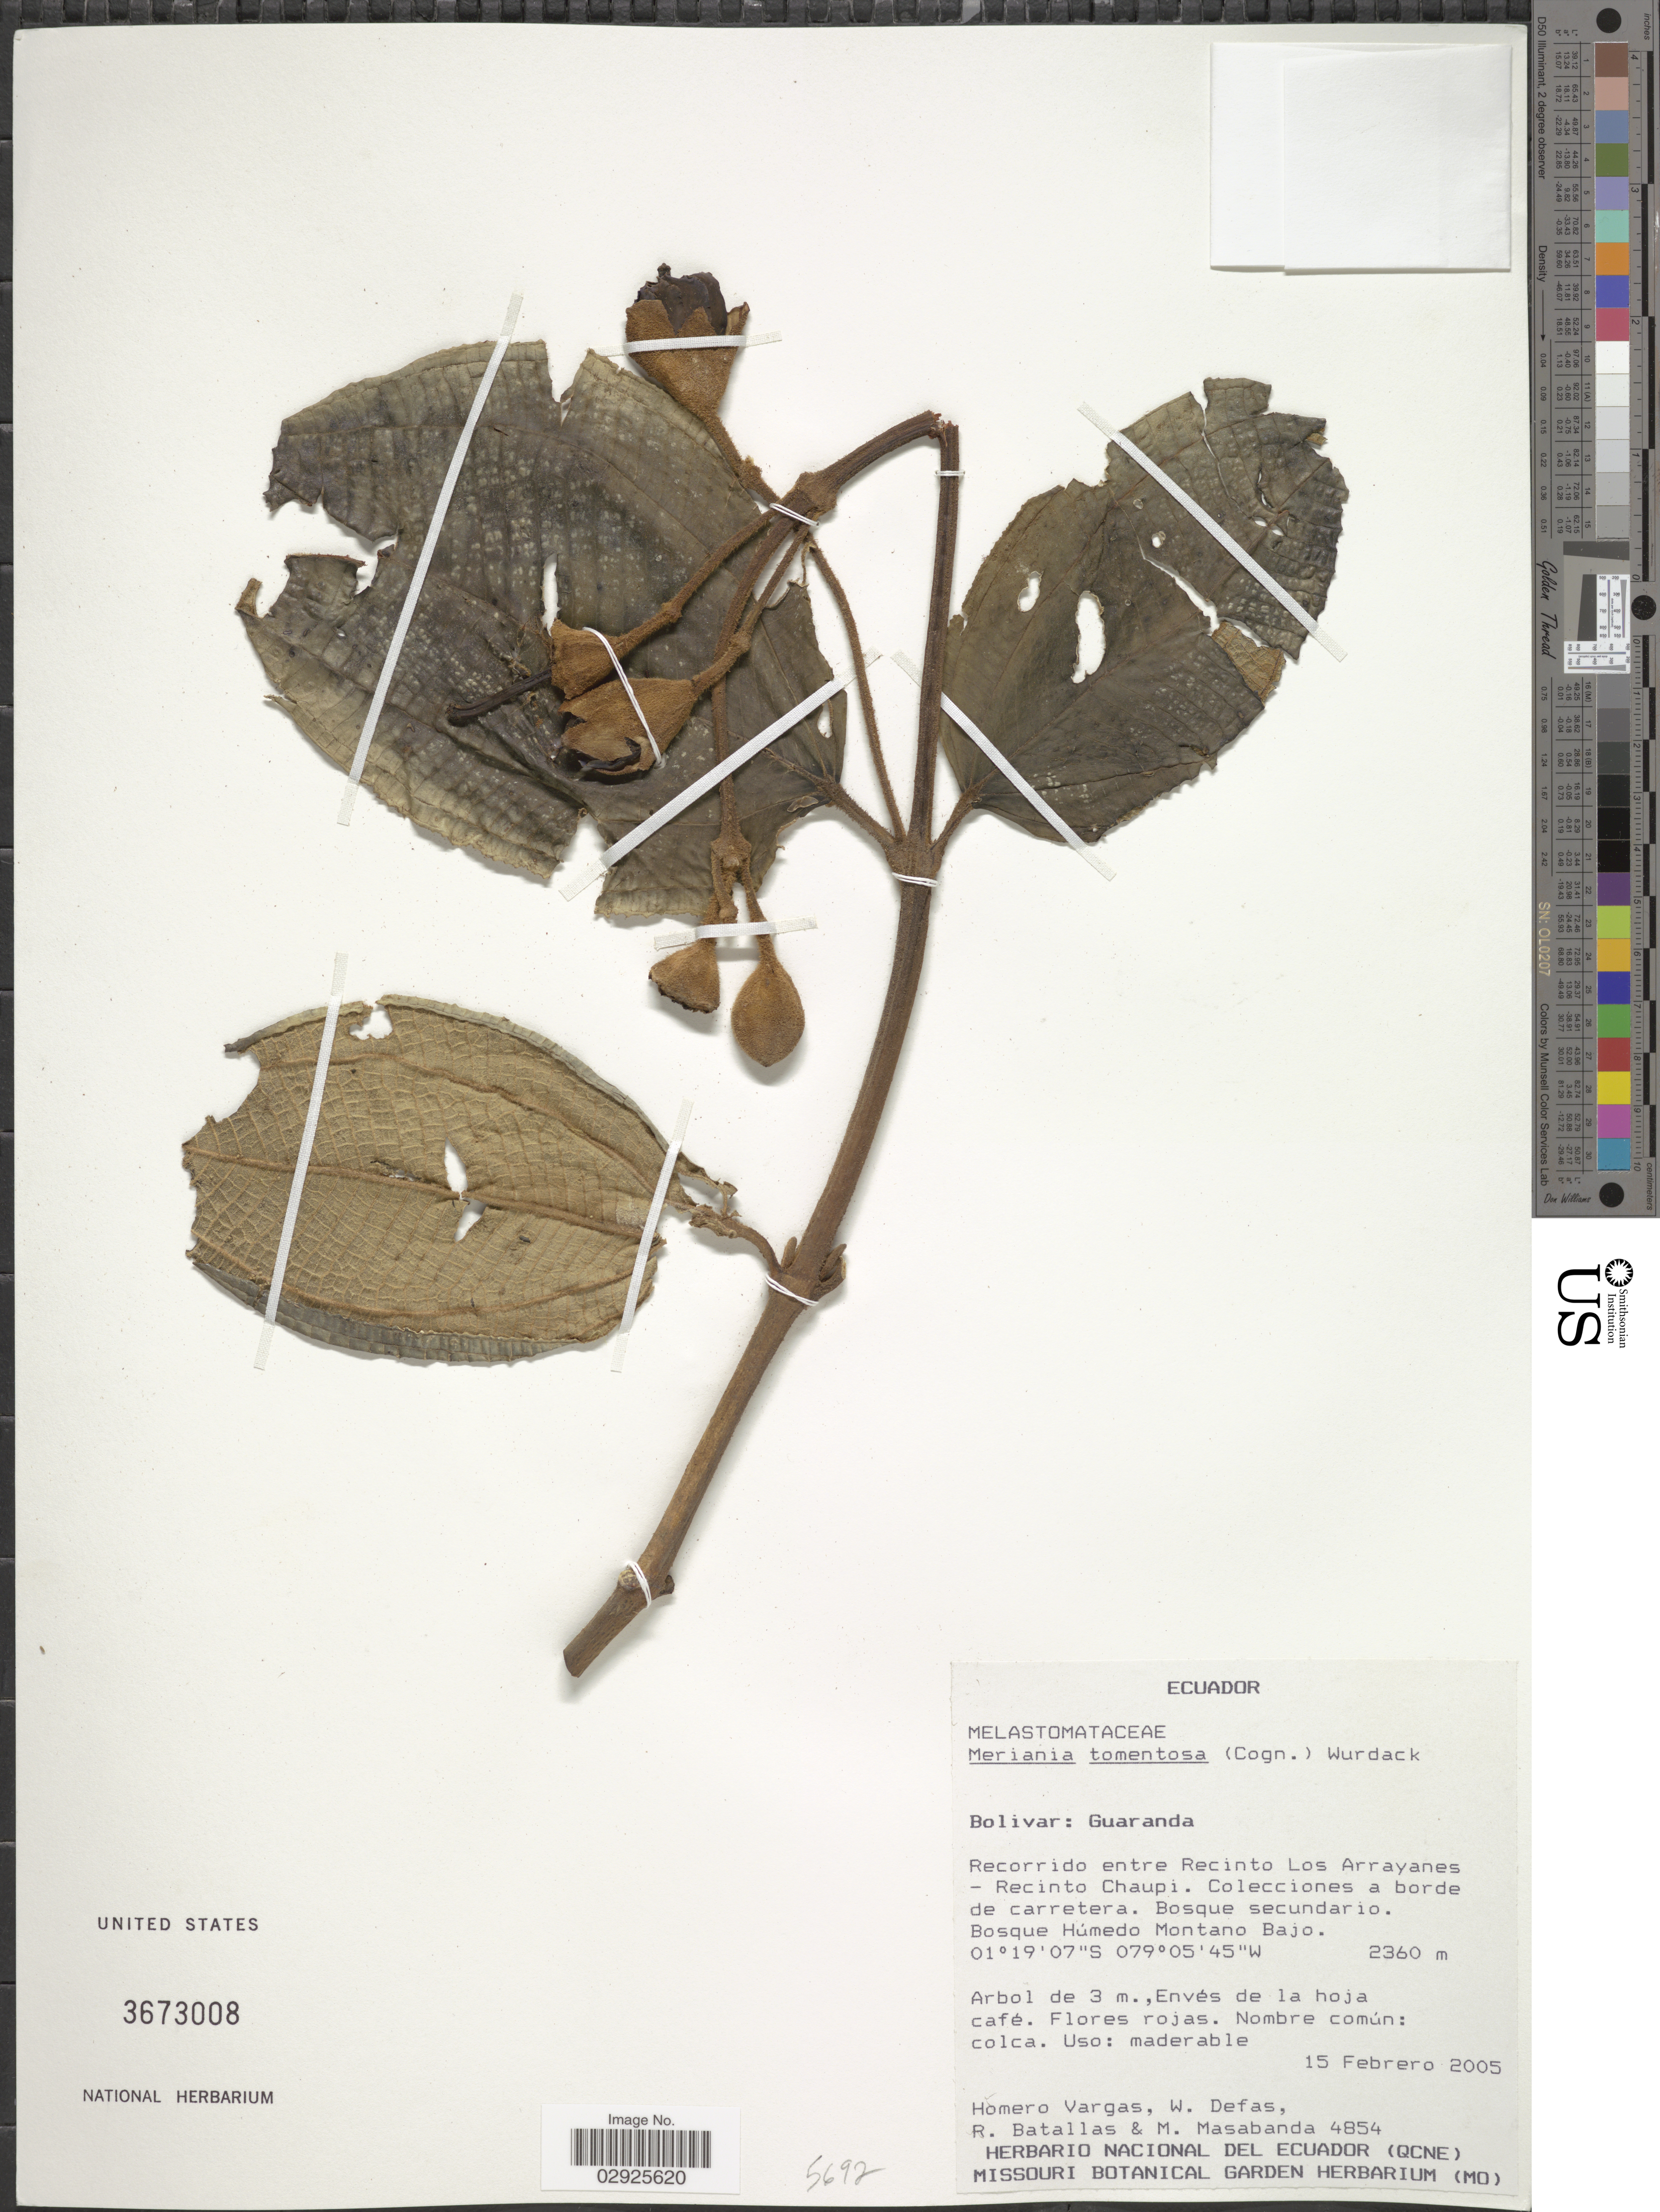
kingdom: Plantae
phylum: Tracheophyta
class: Magnoliopsida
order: Myrtales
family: Melastomataceae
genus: Meriania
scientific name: Meriania tomentosa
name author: (Cogn.) Wurdack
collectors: H. Vargas, W. Defas, R. Batallas & M. Masabanda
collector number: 4854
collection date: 2005-02-15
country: Ecuador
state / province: Bolívar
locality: Bolivar: Guaranda, Recorrido entre Recinto Los Arrayanes - Recinto Chaupi.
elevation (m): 2360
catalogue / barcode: US 3673008